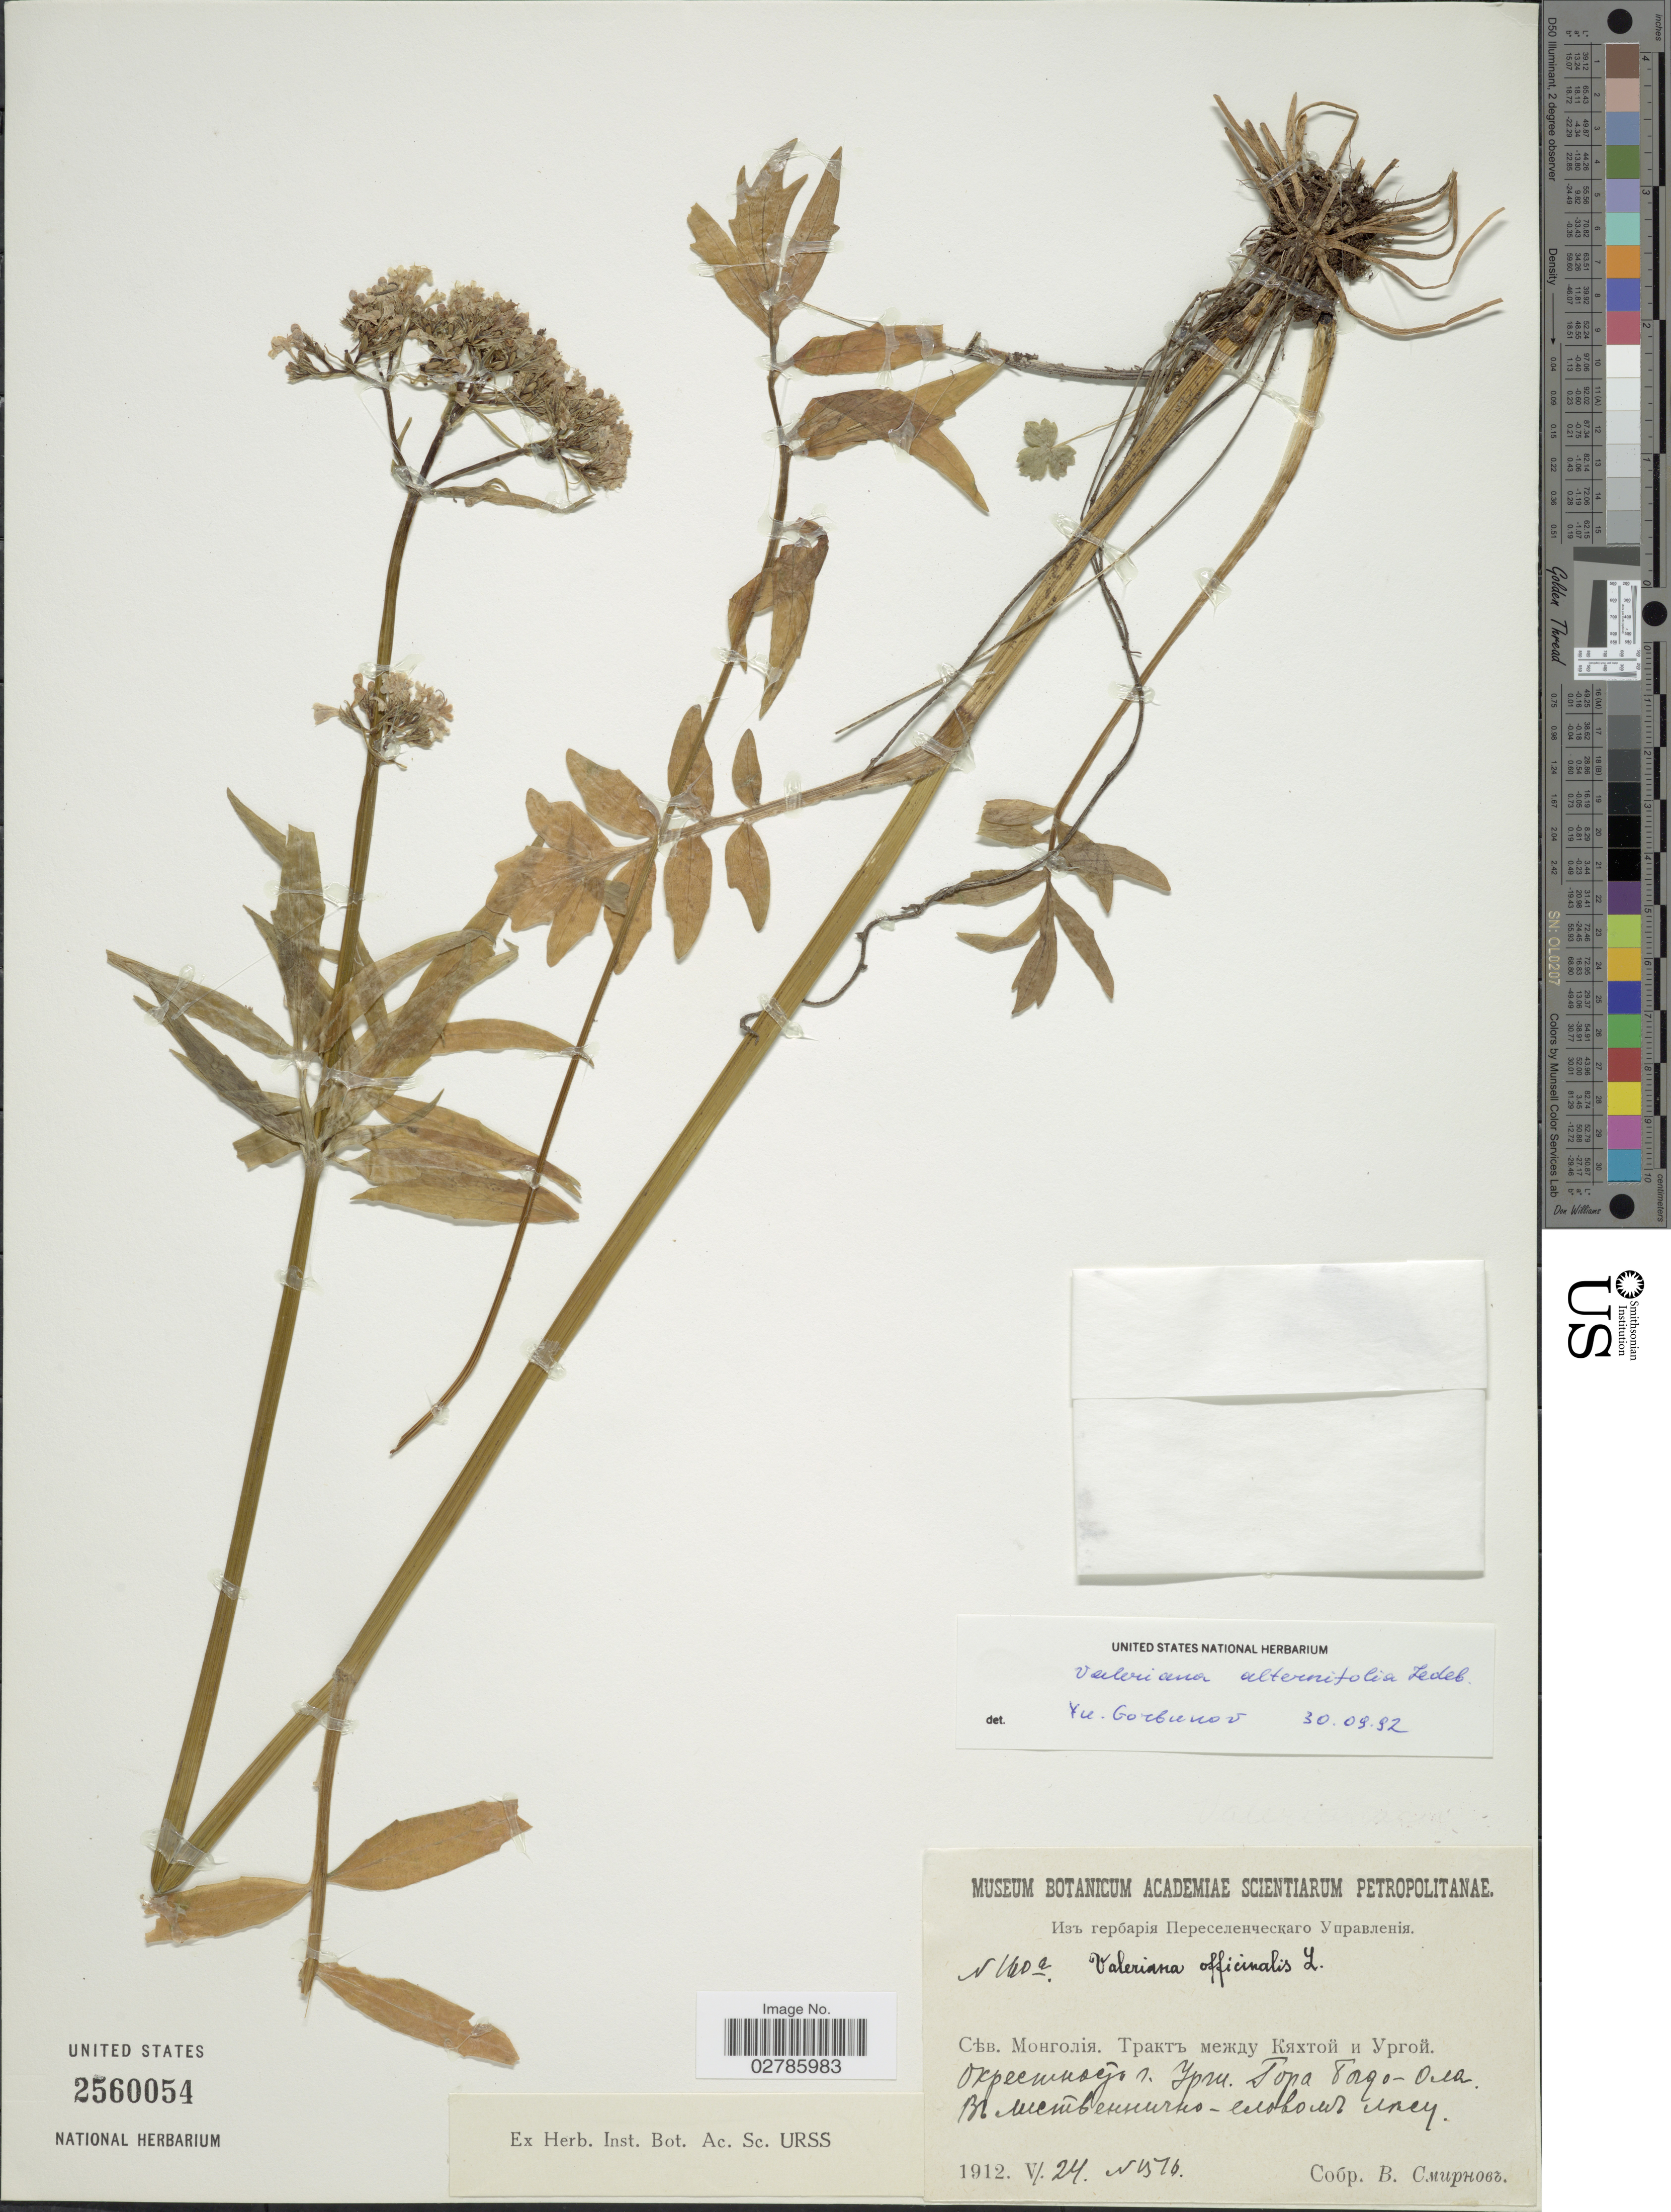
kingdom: Plantae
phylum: Tracheophyta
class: Magnoliopsida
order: Dipsacales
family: Caprifoliaceae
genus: Valeriana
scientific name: Valeriana alternifolia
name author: Bunge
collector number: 1576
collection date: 1912-06-24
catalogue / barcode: US 2560054